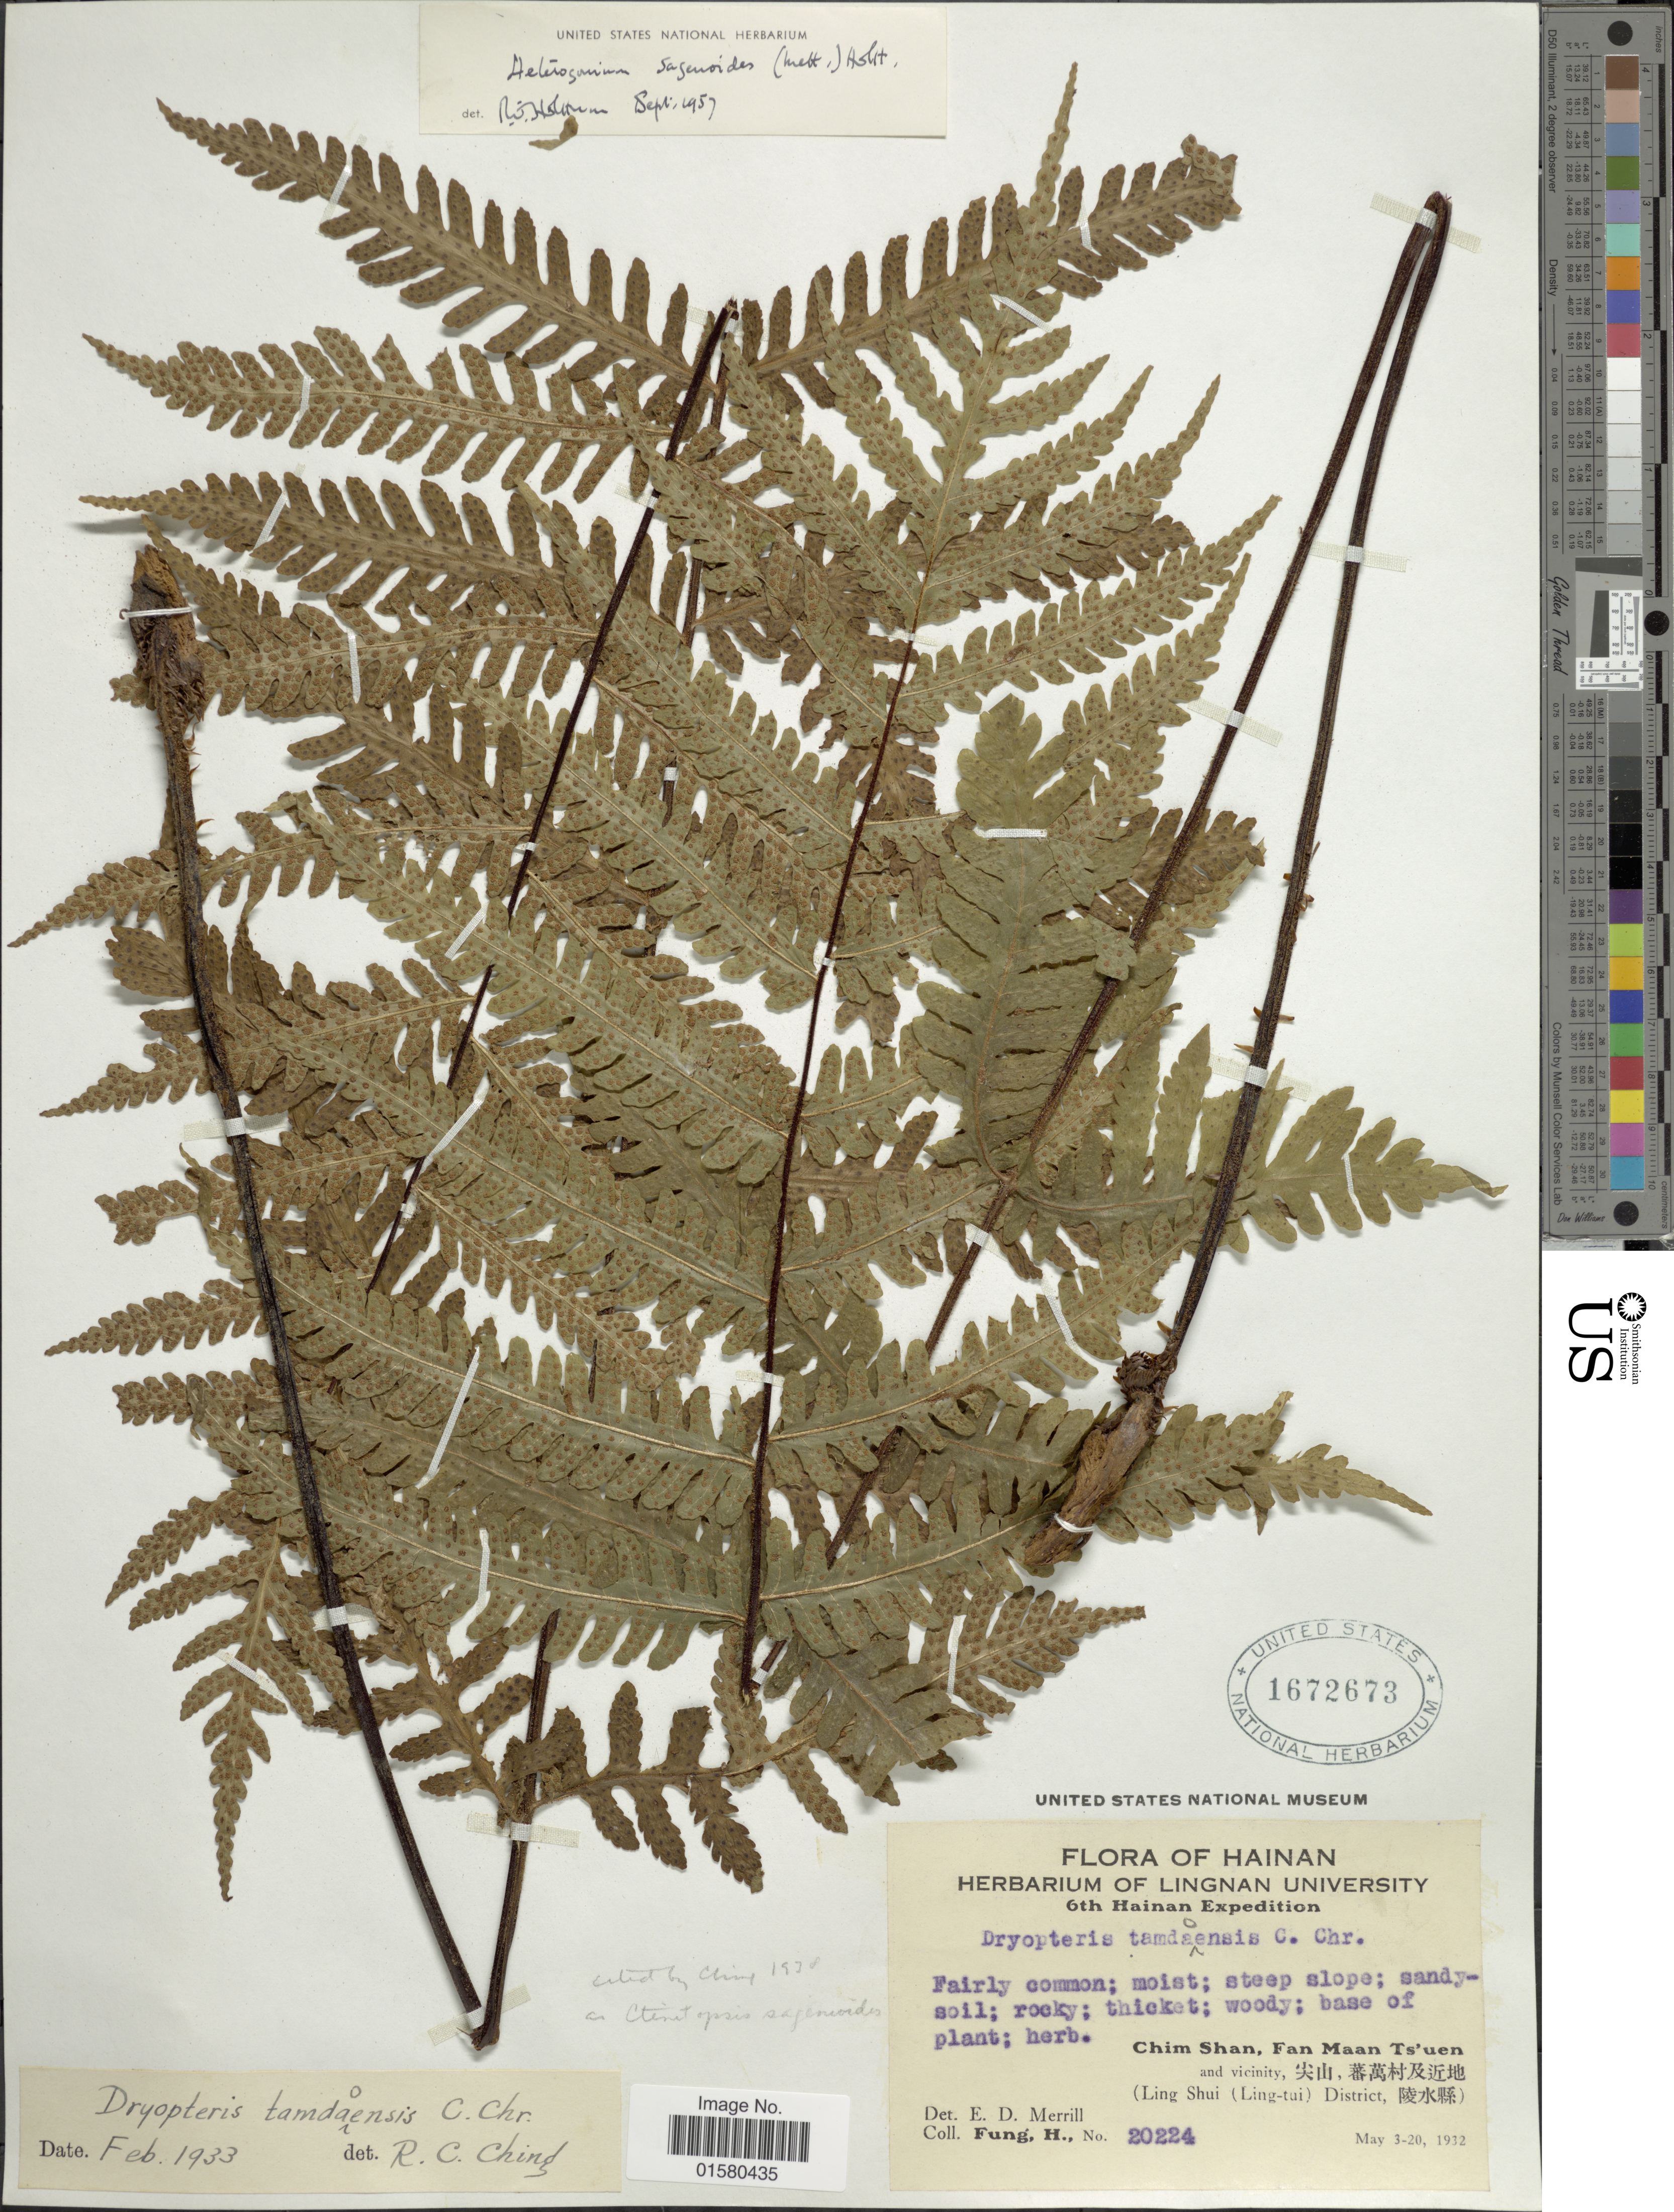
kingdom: Plantae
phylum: Tracheophyta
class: Polypodiopsida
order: Polypodiales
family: Tectariaceae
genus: Tectaria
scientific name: Tectaria sagenioides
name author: (Mett.) Christenh.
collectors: H. Fung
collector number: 20224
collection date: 1932-05-03/1932-05-20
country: China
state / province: Hainan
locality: Chim Shan, Fan Maan Ts'uen and vicinity, (Ling Shui (Ling-tui) District.)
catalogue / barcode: US 1672673